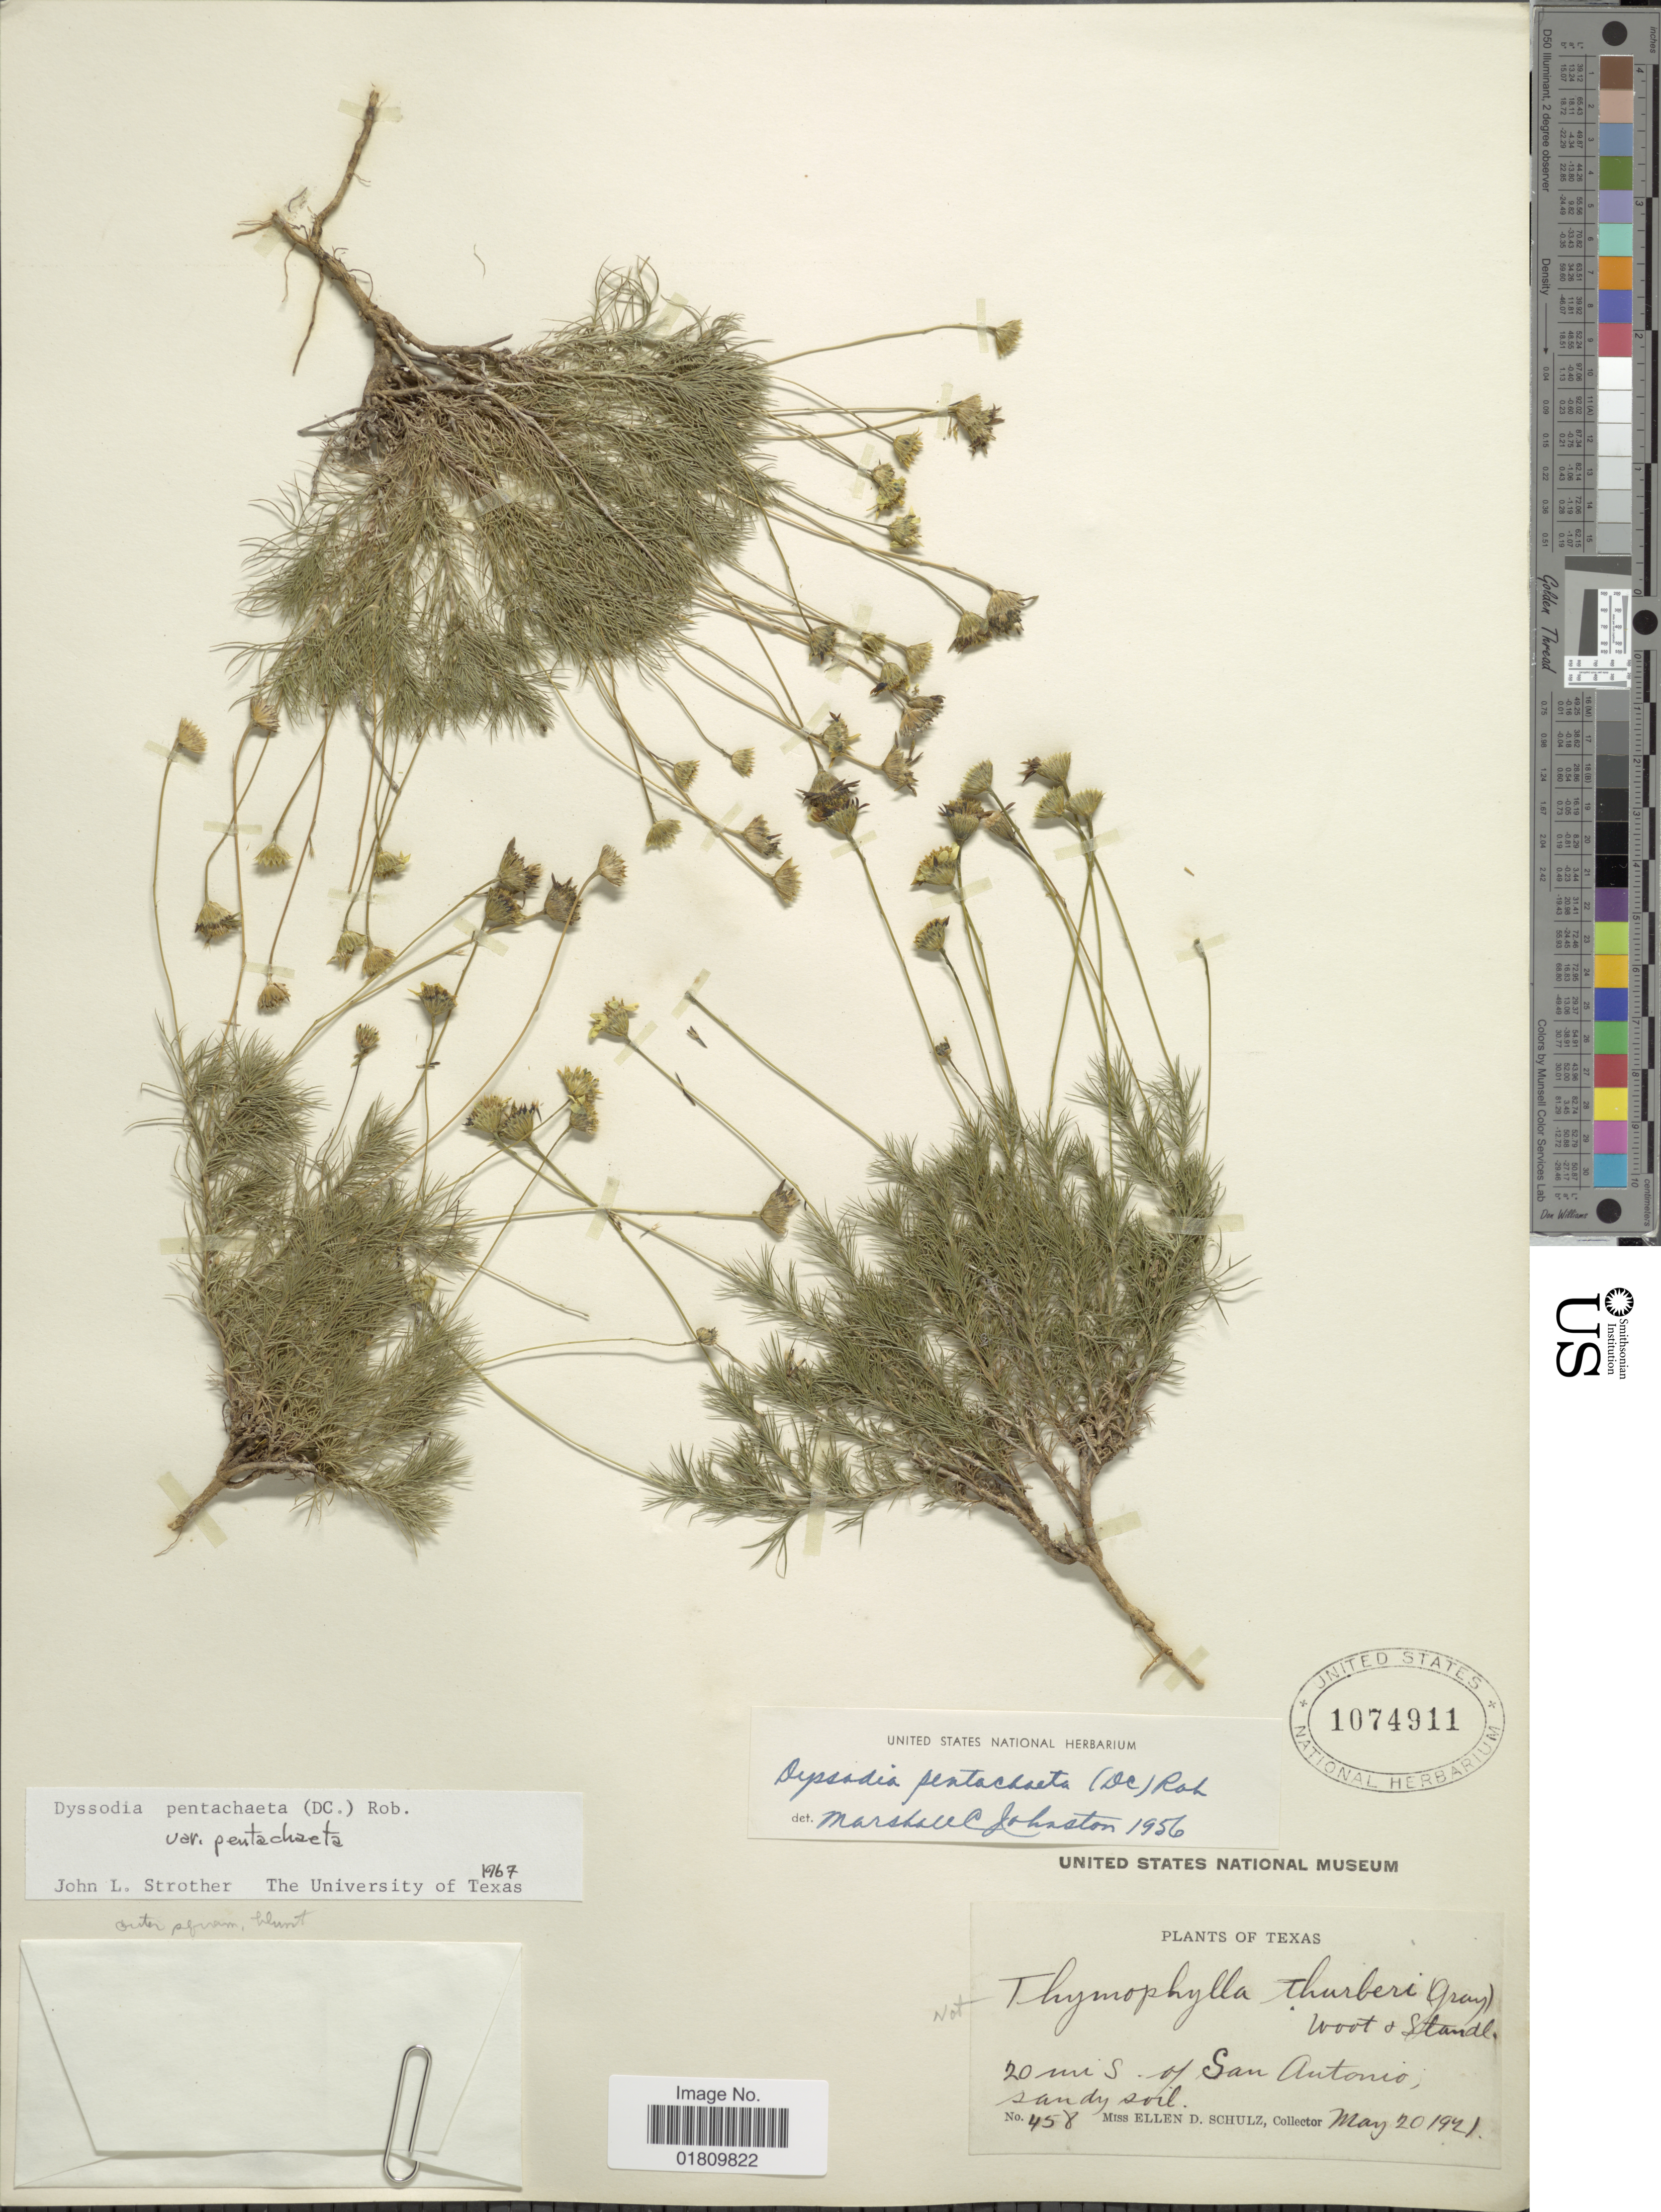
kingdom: Plantae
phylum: Tracheophyta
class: Magnoliopsida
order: Asterales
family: Asteraceae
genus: Thymophylla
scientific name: Thymophylla pentachaeta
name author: (DC.) Small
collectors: E. D. Schulz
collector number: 458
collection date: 1921-05-20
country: United States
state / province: Texas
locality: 20 mi S. of San Antonio, sandy soil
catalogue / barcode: US 1074911